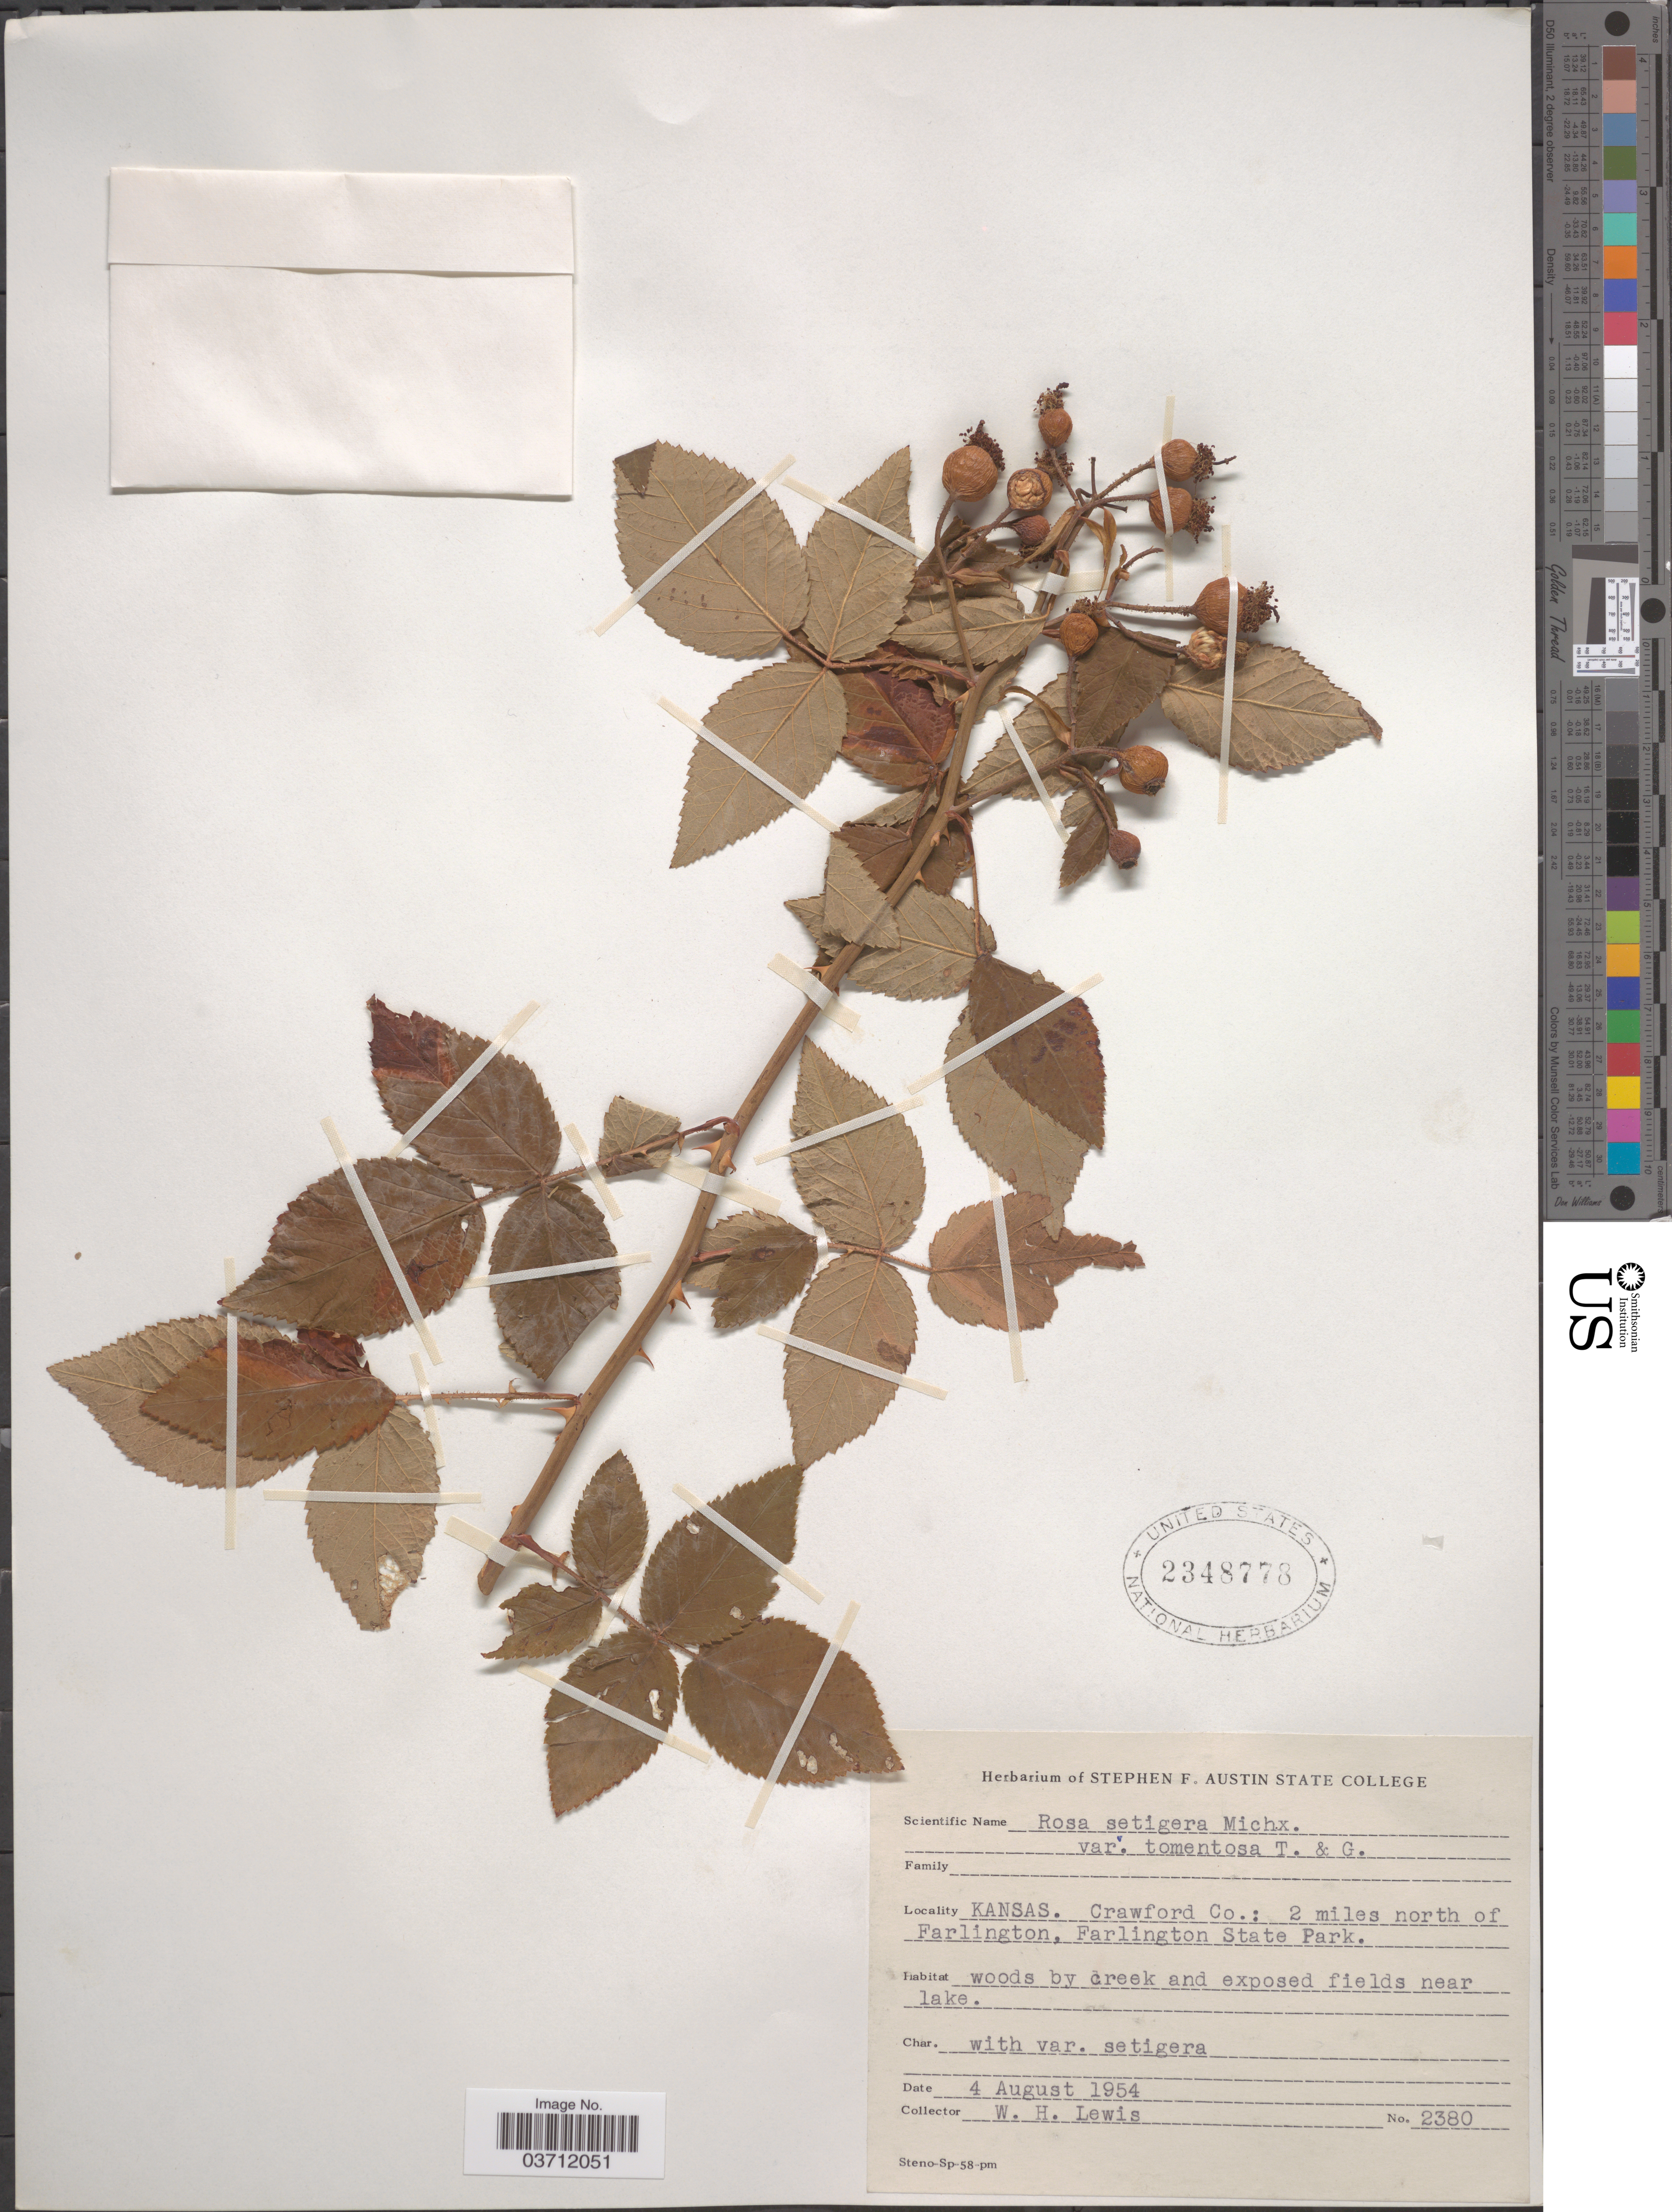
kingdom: Plantae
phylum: Tracheophyta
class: Magnoliopsida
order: Rosales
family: Rosaceae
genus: Rosa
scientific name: Rosa setigera var. tomentosa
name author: Torr. & A. Gray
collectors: W. H. Lewis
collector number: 2380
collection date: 1954-08-04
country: United States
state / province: Kansas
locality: Crawford Co.: 2 miles north of Farlington, Farlington State Park. Woods by creek and exposed fields near lake.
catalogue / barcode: US 2348778